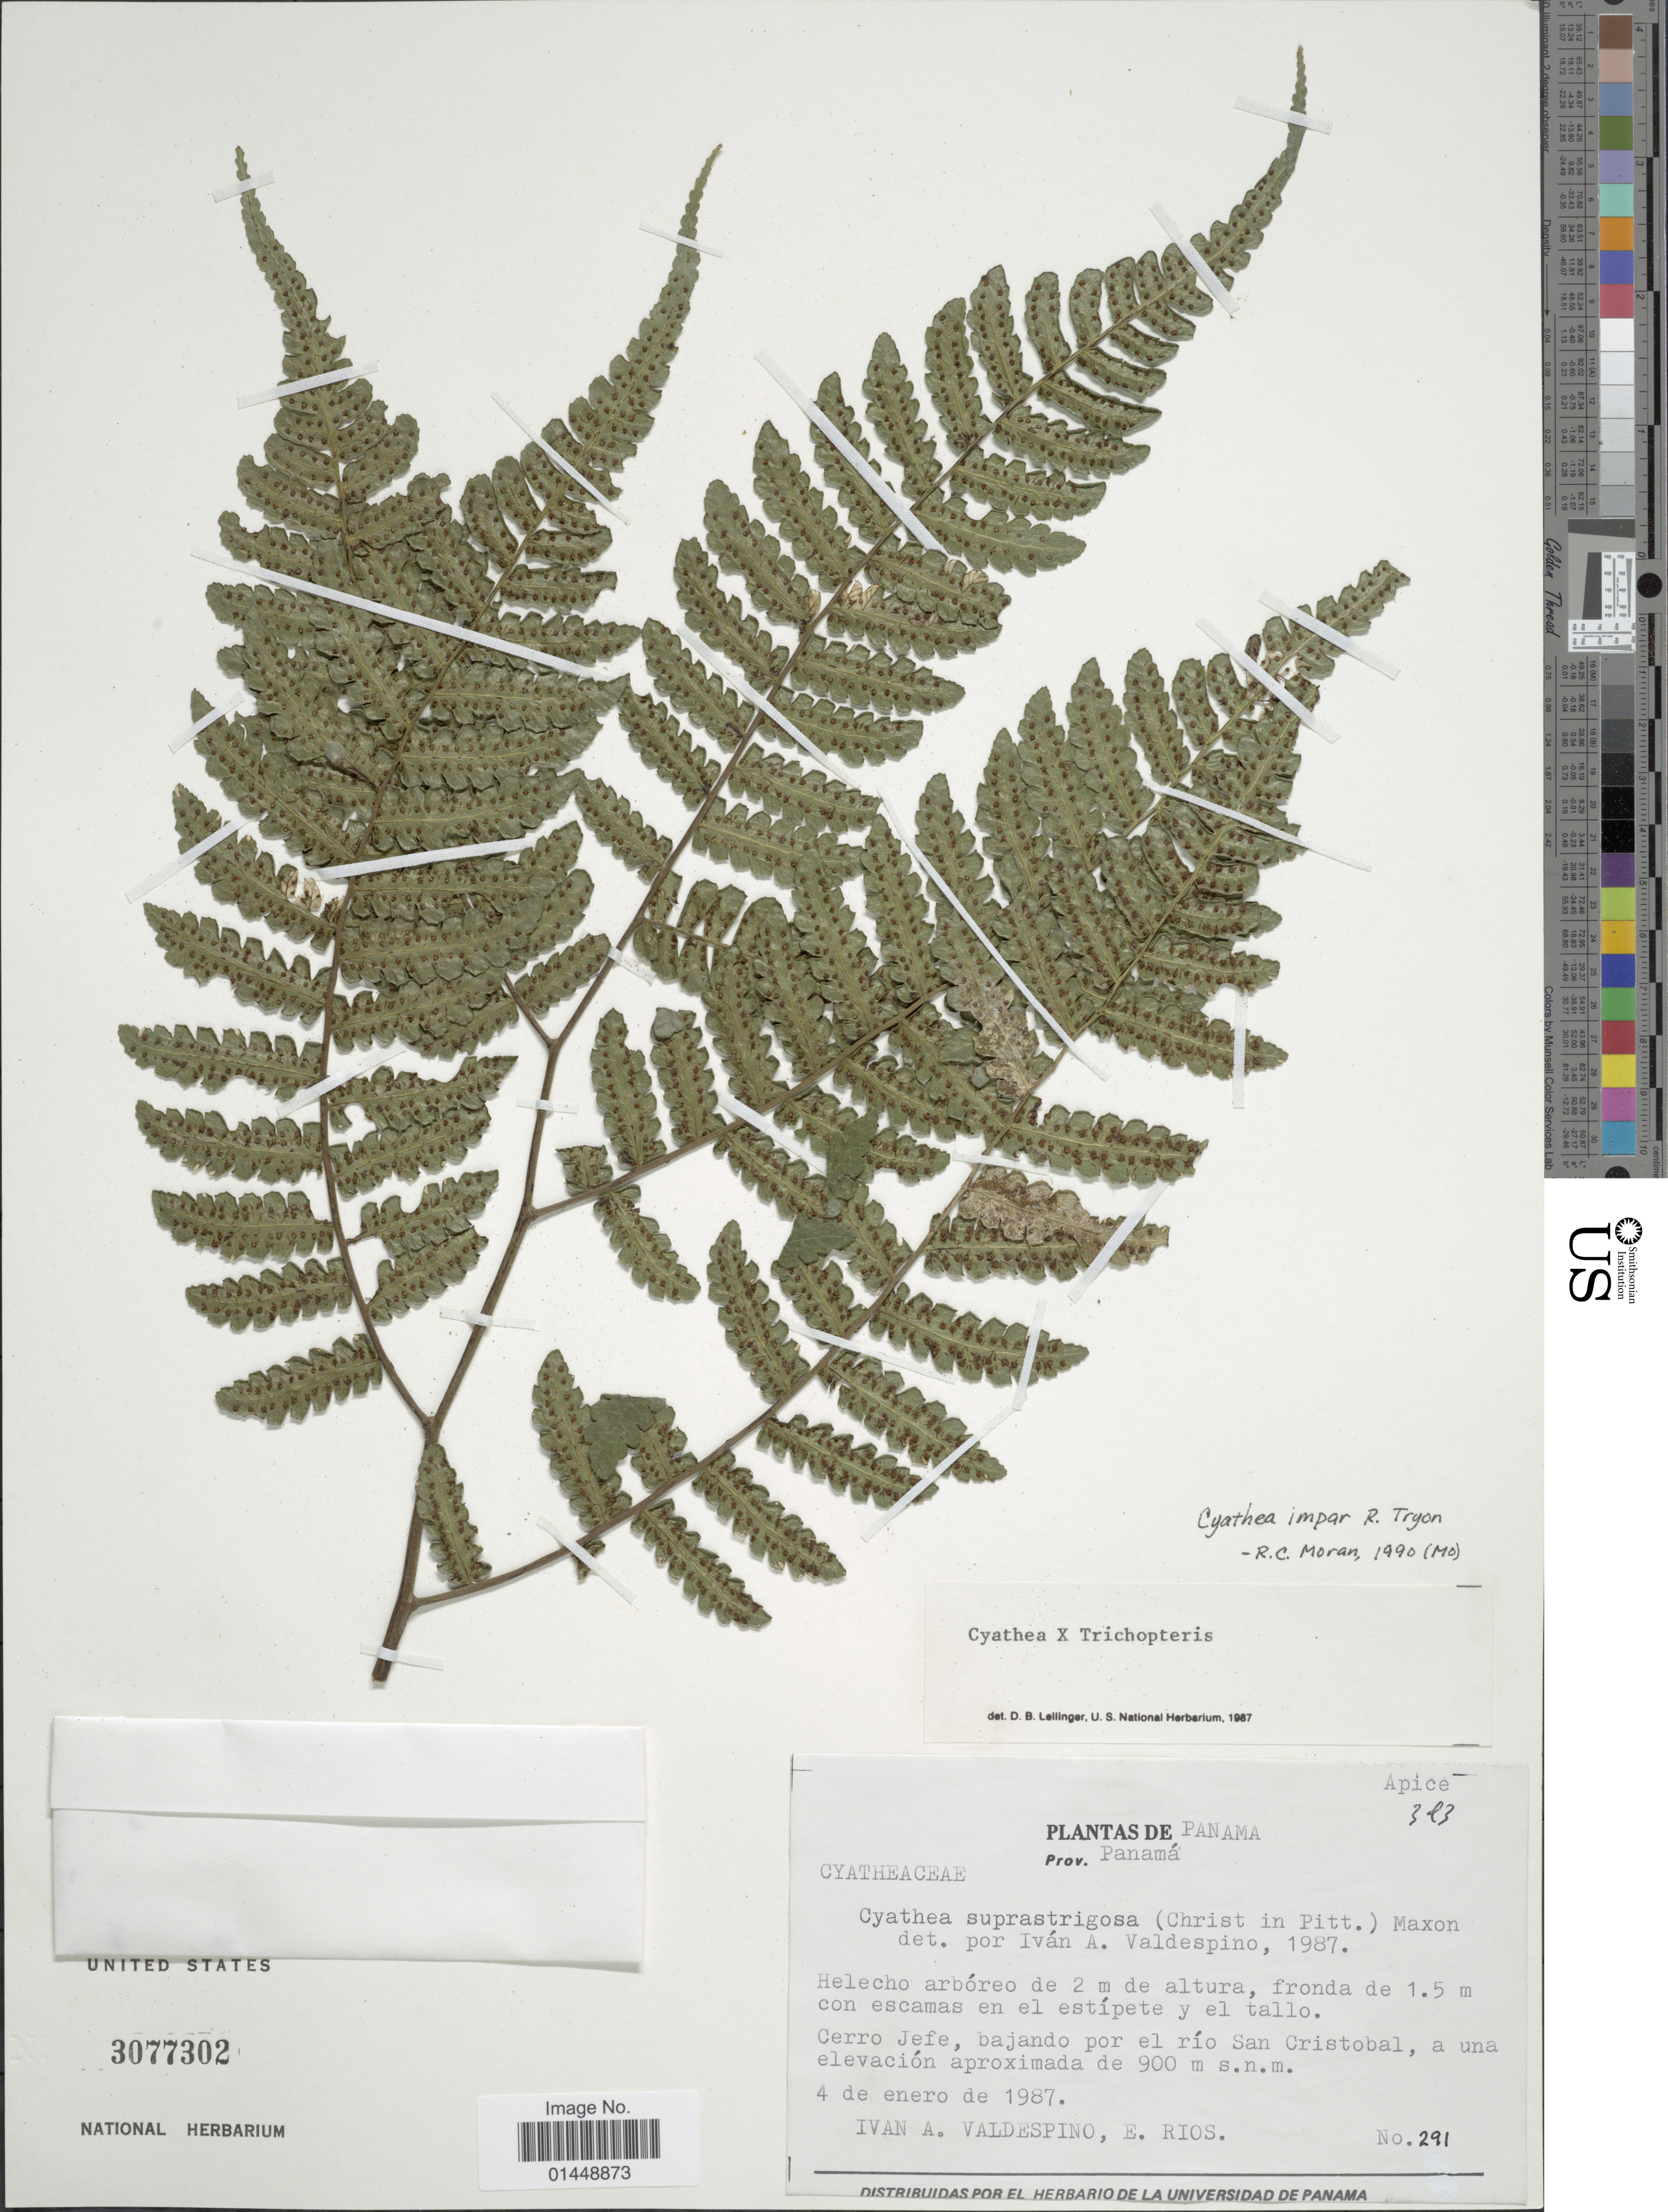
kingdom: Plantae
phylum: Tracheophyta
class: Polypodiopsida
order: Cyatheales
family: Cyatheaceae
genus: Cyathea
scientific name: Cyathea impar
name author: R.M. Tryon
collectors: I. A. Valdespino & E. Rios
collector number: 291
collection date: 1987-01-04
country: Panama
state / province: Panamá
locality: Prov. Panamá. Cerro Jefe, bajando por el río San Cristobal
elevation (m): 900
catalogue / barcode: US 3077302